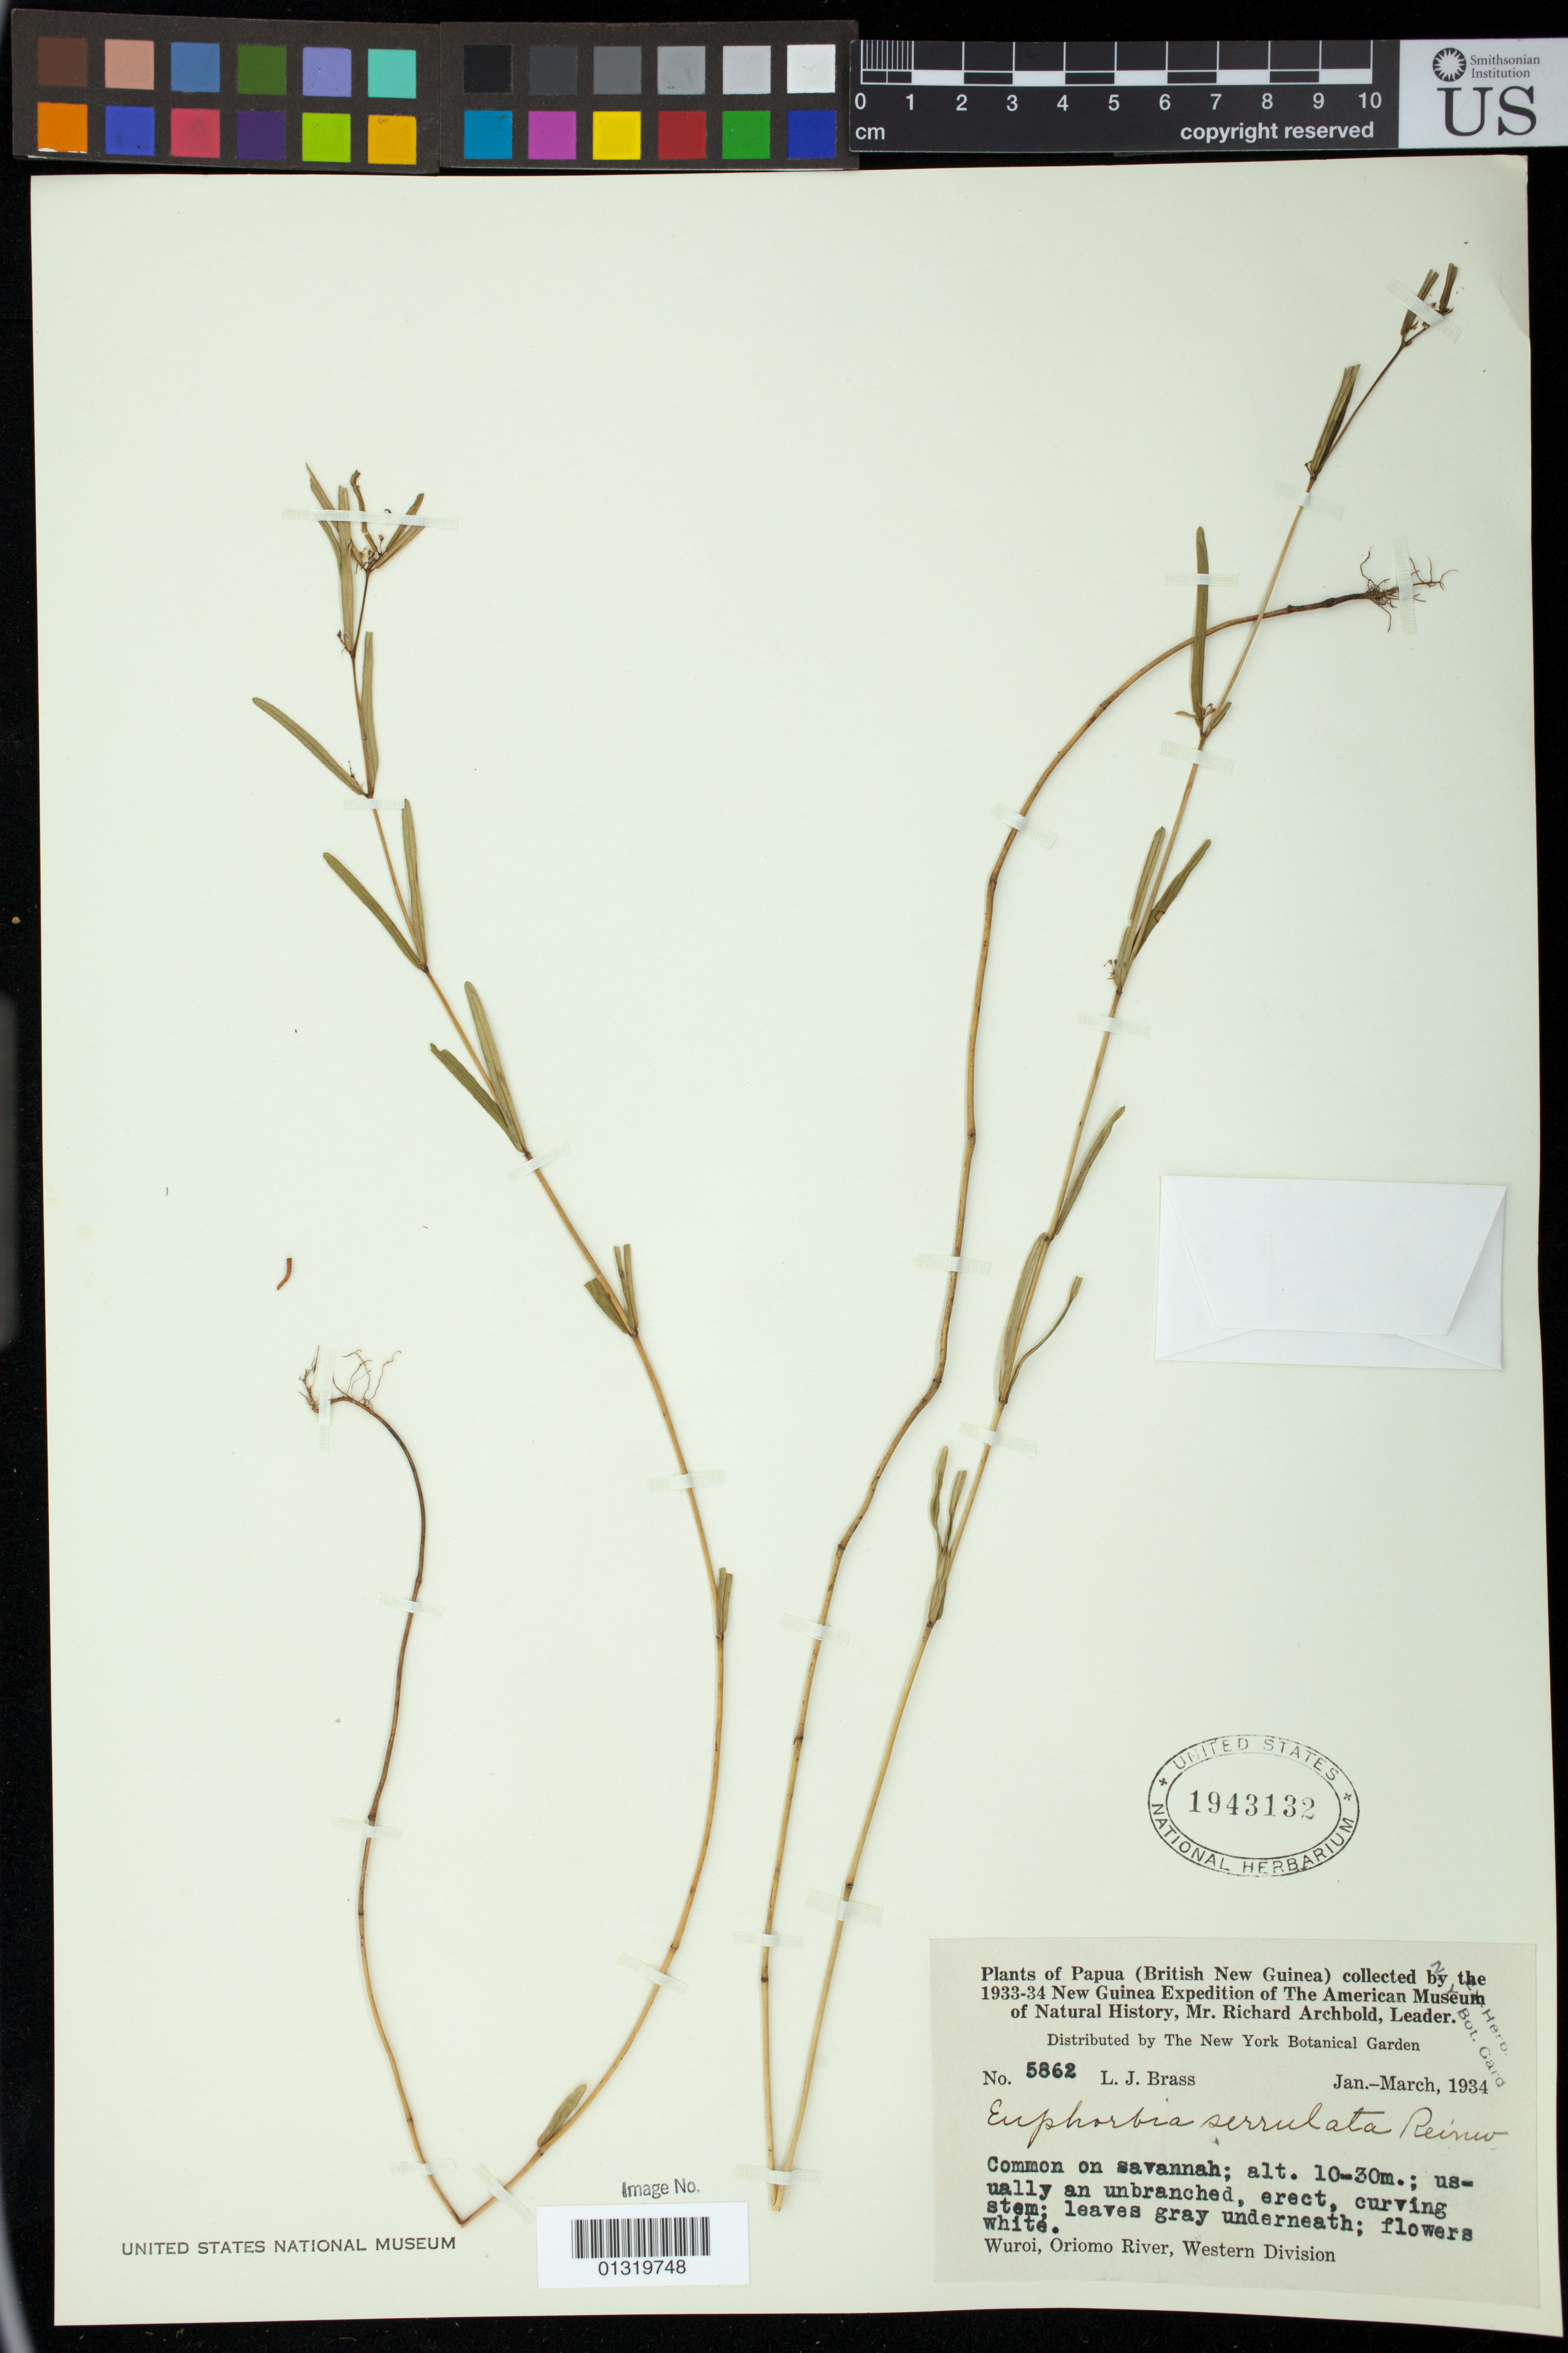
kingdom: Plantae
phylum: Tracheophyta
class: Magnoliopsida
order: Malpighiales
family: Euphorbiaceae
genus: Euphorbia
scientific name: Euphorbia bifida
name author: Hook. & Arn.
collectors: L. J. Brass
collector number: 5862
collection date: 1934-01/1934-03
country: Papua New Guinea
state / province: Western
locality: Wuroi, Oriomo River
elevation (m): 10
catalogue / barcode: US 1943132